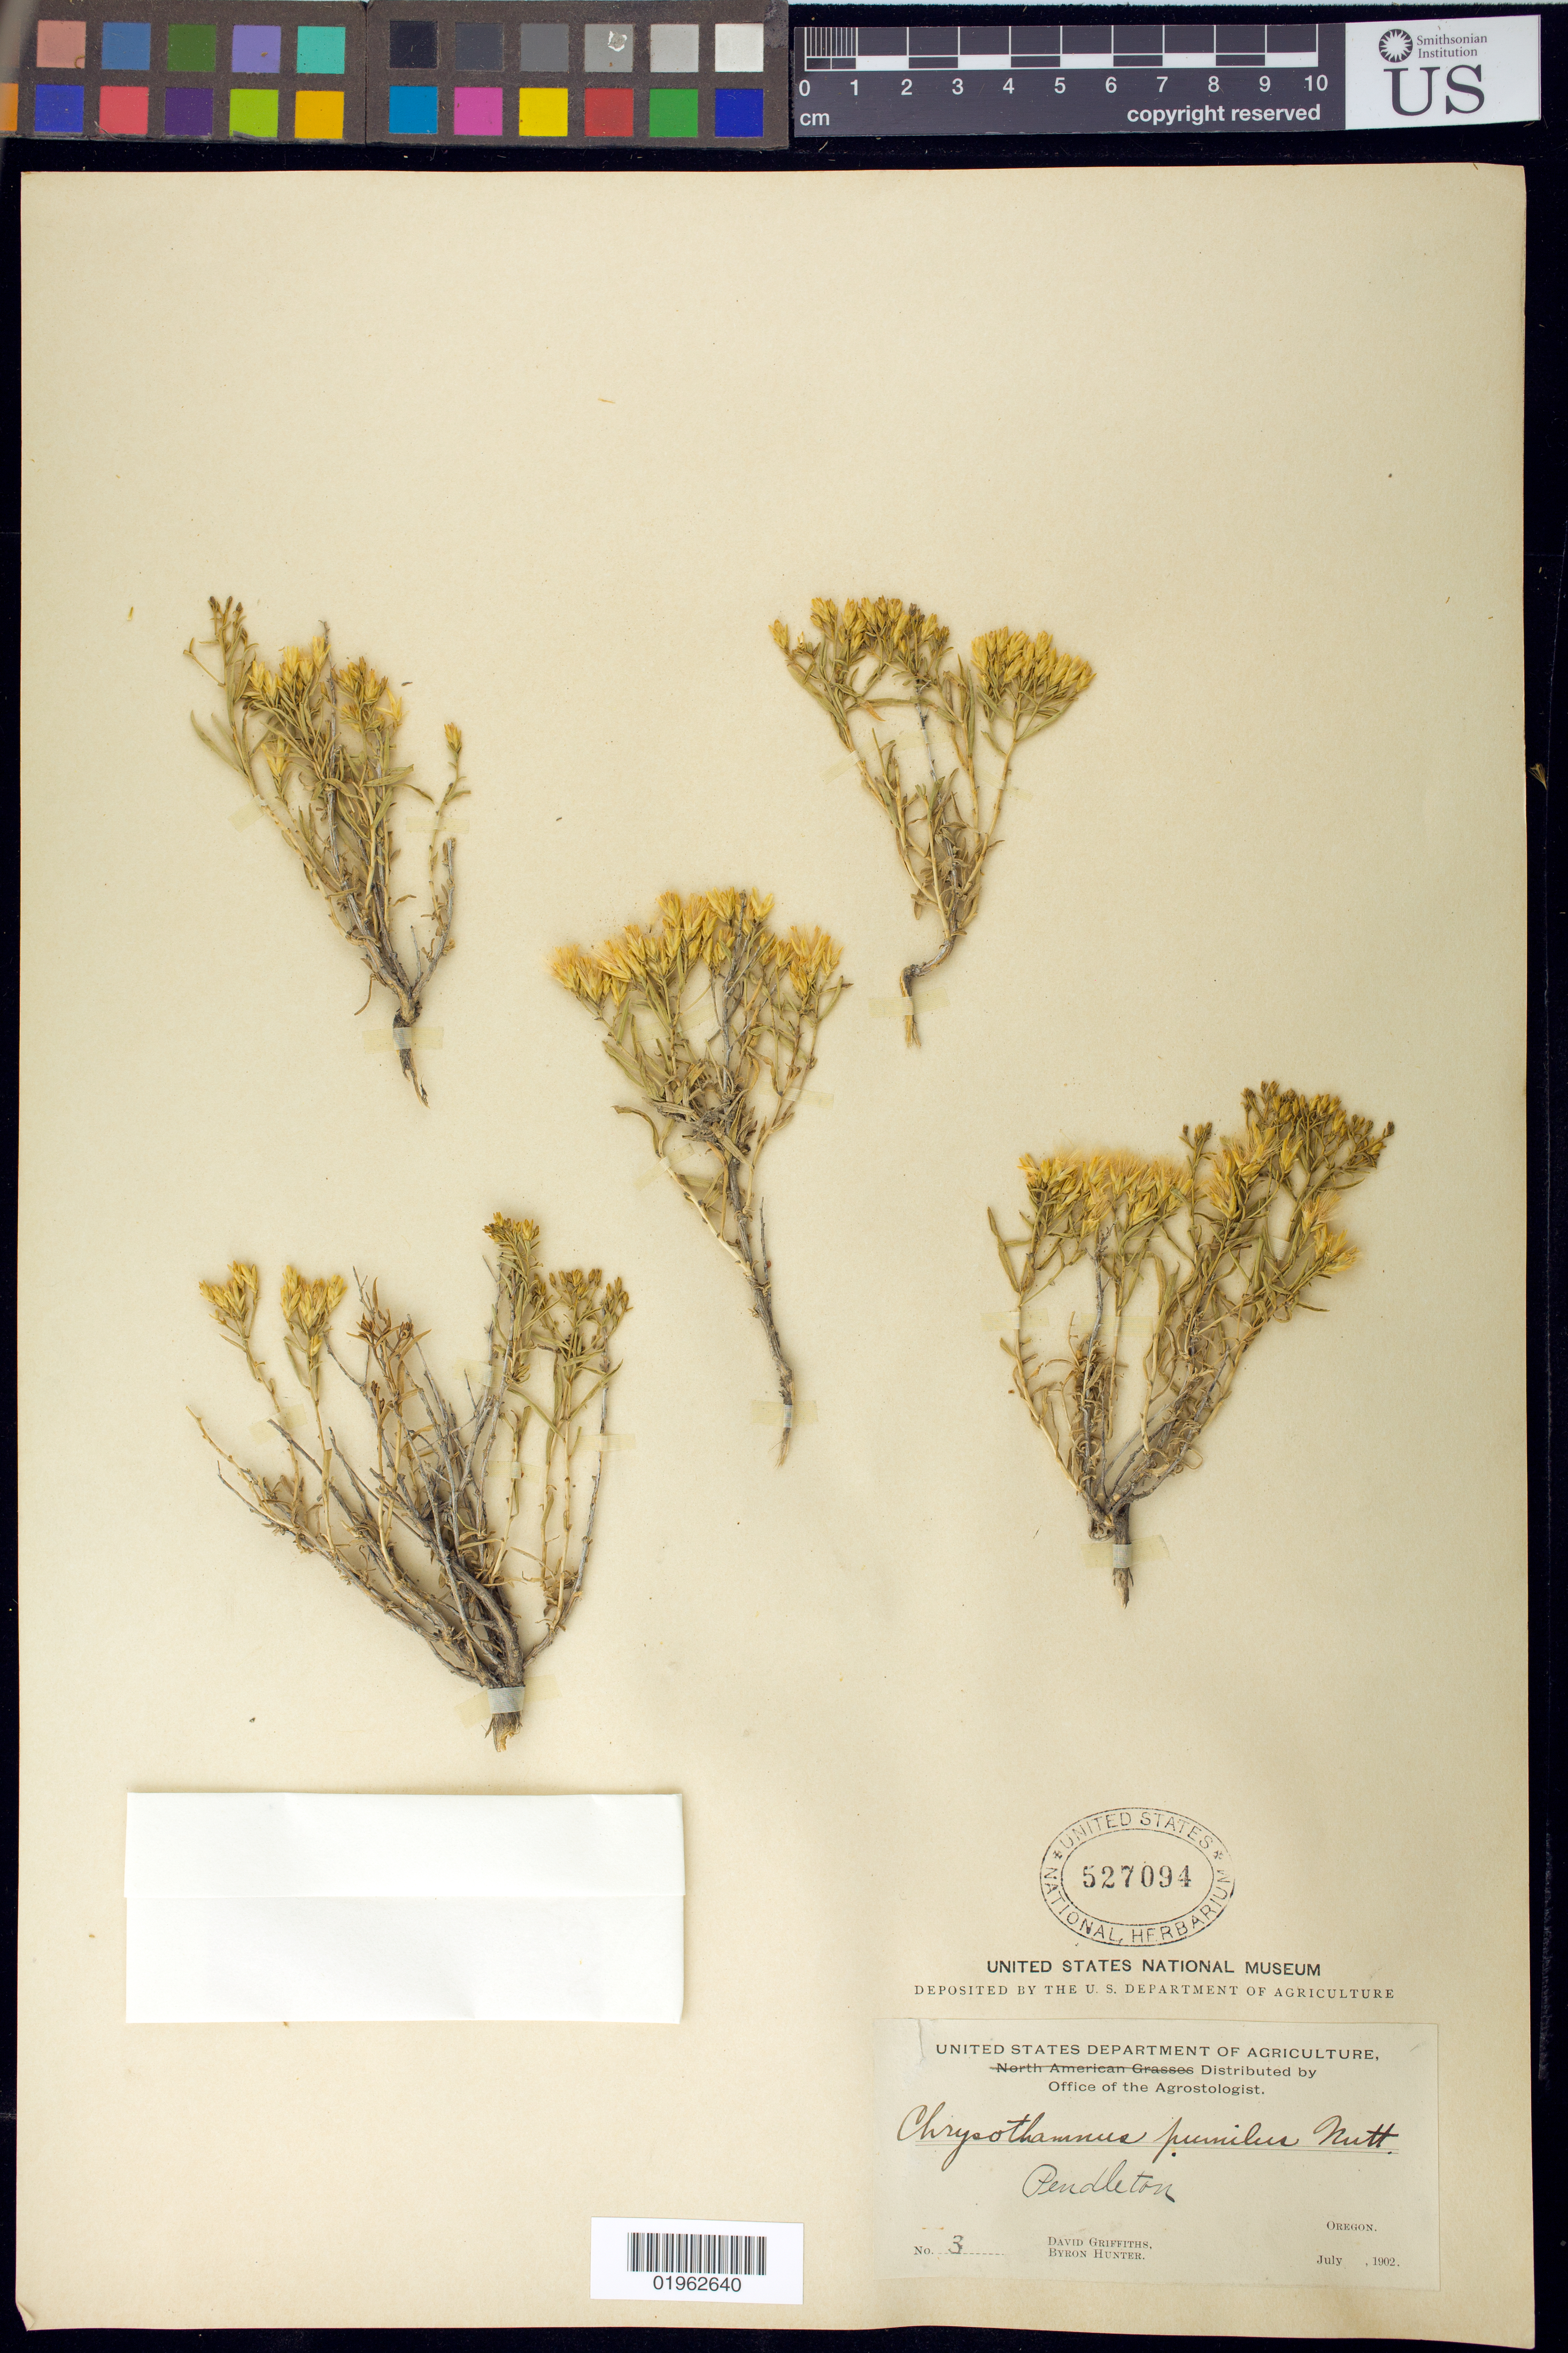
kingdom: Plantae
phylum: Tracheophyta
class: Magnoliopsida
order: Asterales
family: Asteraceae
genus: Chrysothamnus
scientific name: Chrysothamnus pumilus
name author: Nutt.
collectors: D. Griffiths & B. Hunter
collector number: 3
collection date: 1902-07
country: United States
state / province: Oregon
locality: Pendleton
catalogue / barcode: US 527094